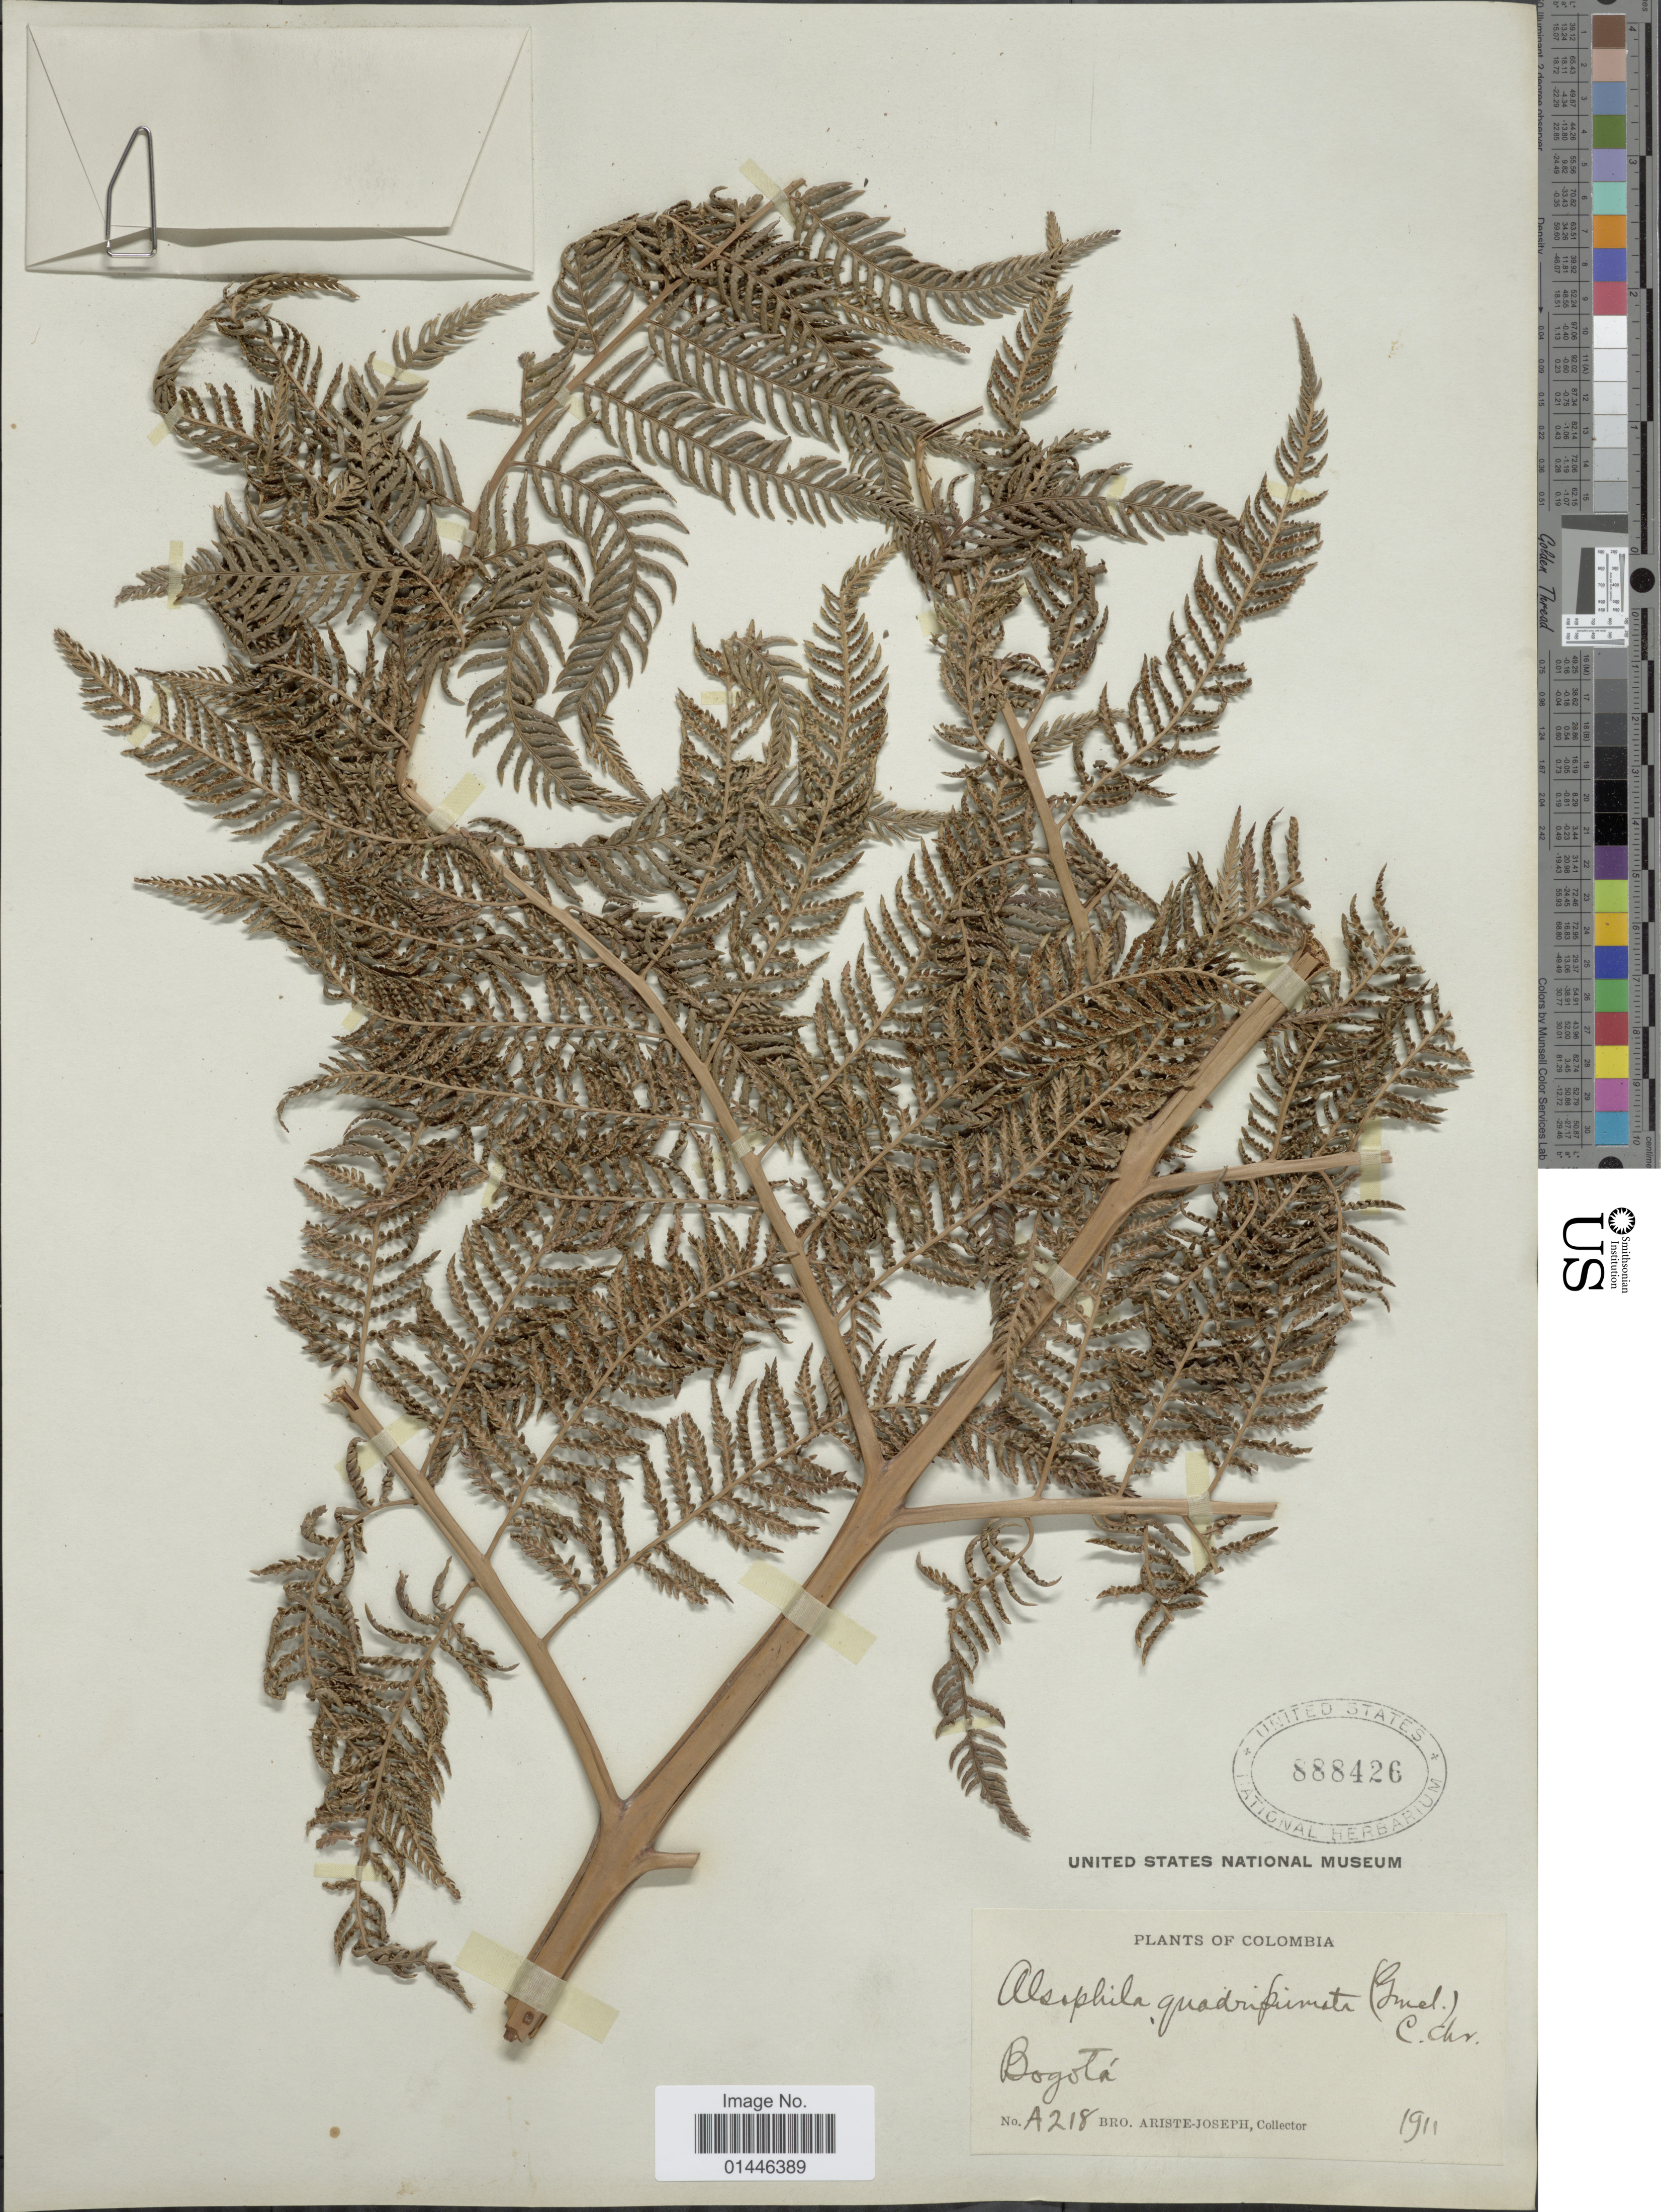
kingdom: Plantae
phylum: Tracheophyta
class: Polypodiopsida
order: Cyatheales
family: Dicksoniaceae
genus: Lophosoria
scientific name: Lophosoria quadripinnata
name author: (J.F. Gmel.) C. Chr.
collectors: Bro. Ariste-Joseph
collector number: A218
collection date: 1911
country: Colombia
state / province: Bogota D.C.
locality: Bogotá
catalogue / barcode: US 888426